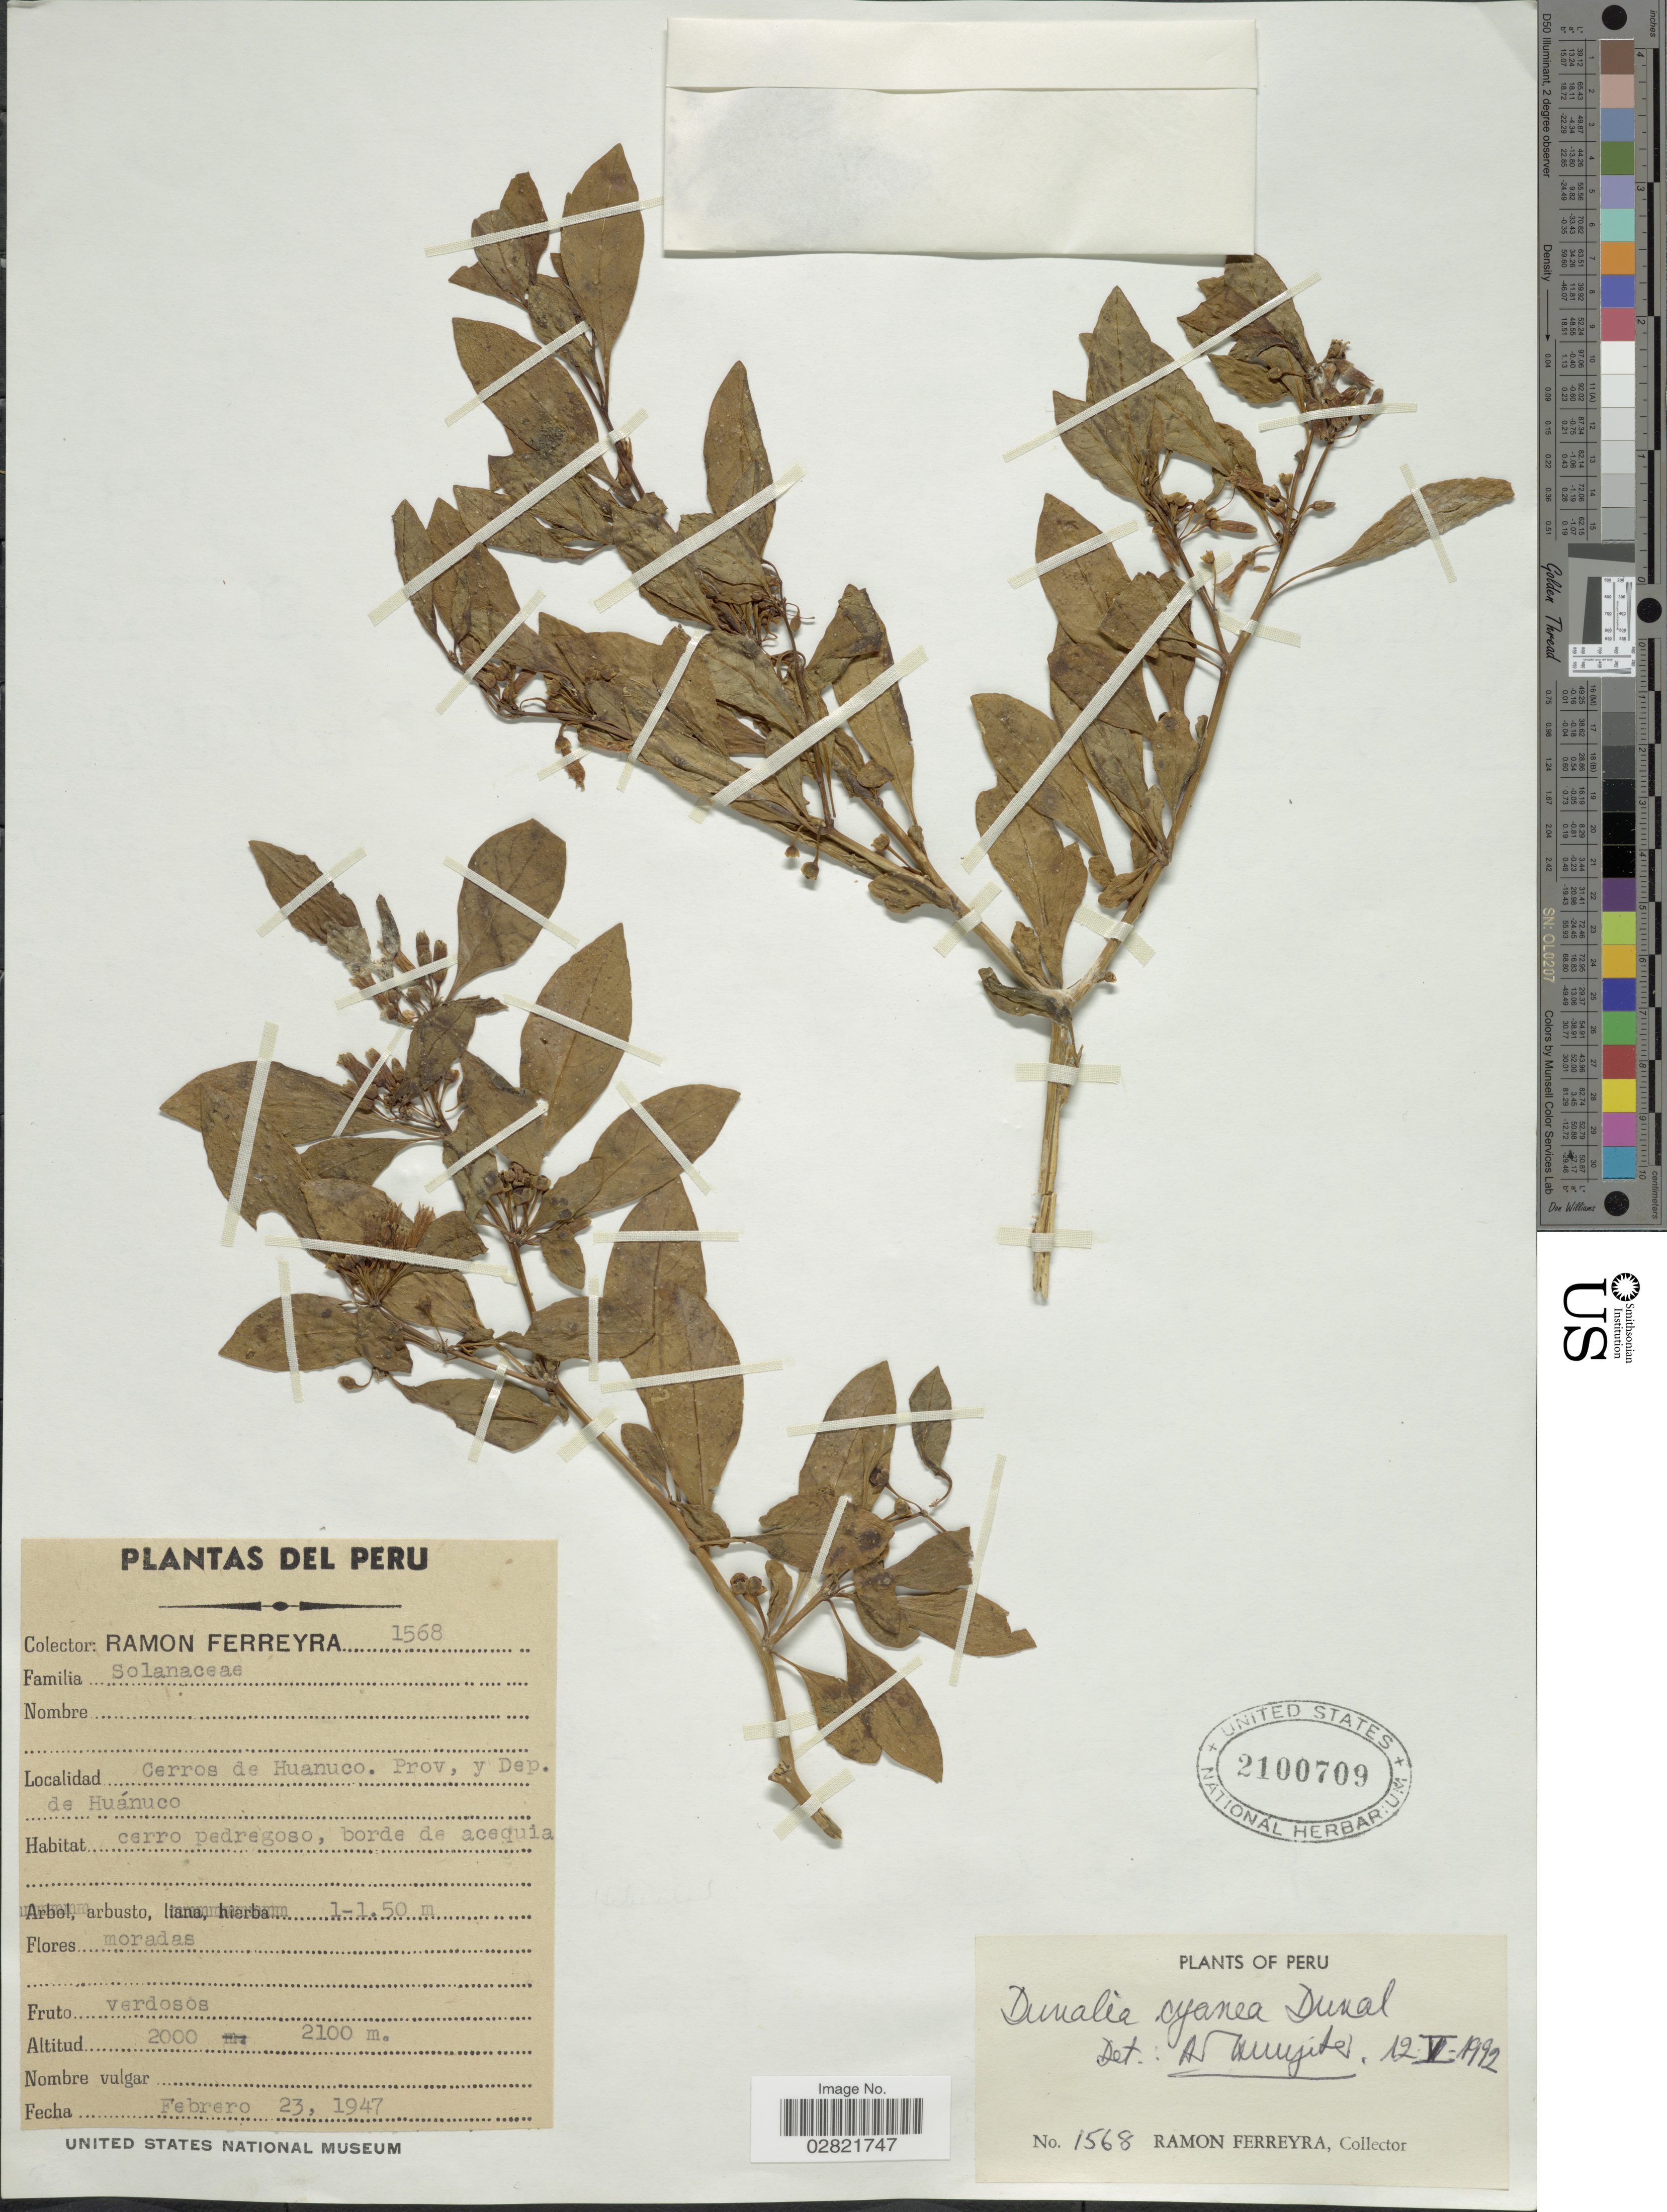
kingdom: Plantae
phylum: Tracheophyta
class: Magnoliopsida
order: Solanales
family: Solanaceae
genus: Acnistus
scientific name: Acnistus spathulata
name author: (Ruiz & Pav.) G. Don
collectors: R. A. Ferreyra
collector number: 1568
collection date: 1947-02-23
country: Peru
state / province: Huánuco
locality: Cerros de Huanuco. Prov, y Dep. de Huánuco.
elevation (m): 2000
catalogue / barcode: US 2100709